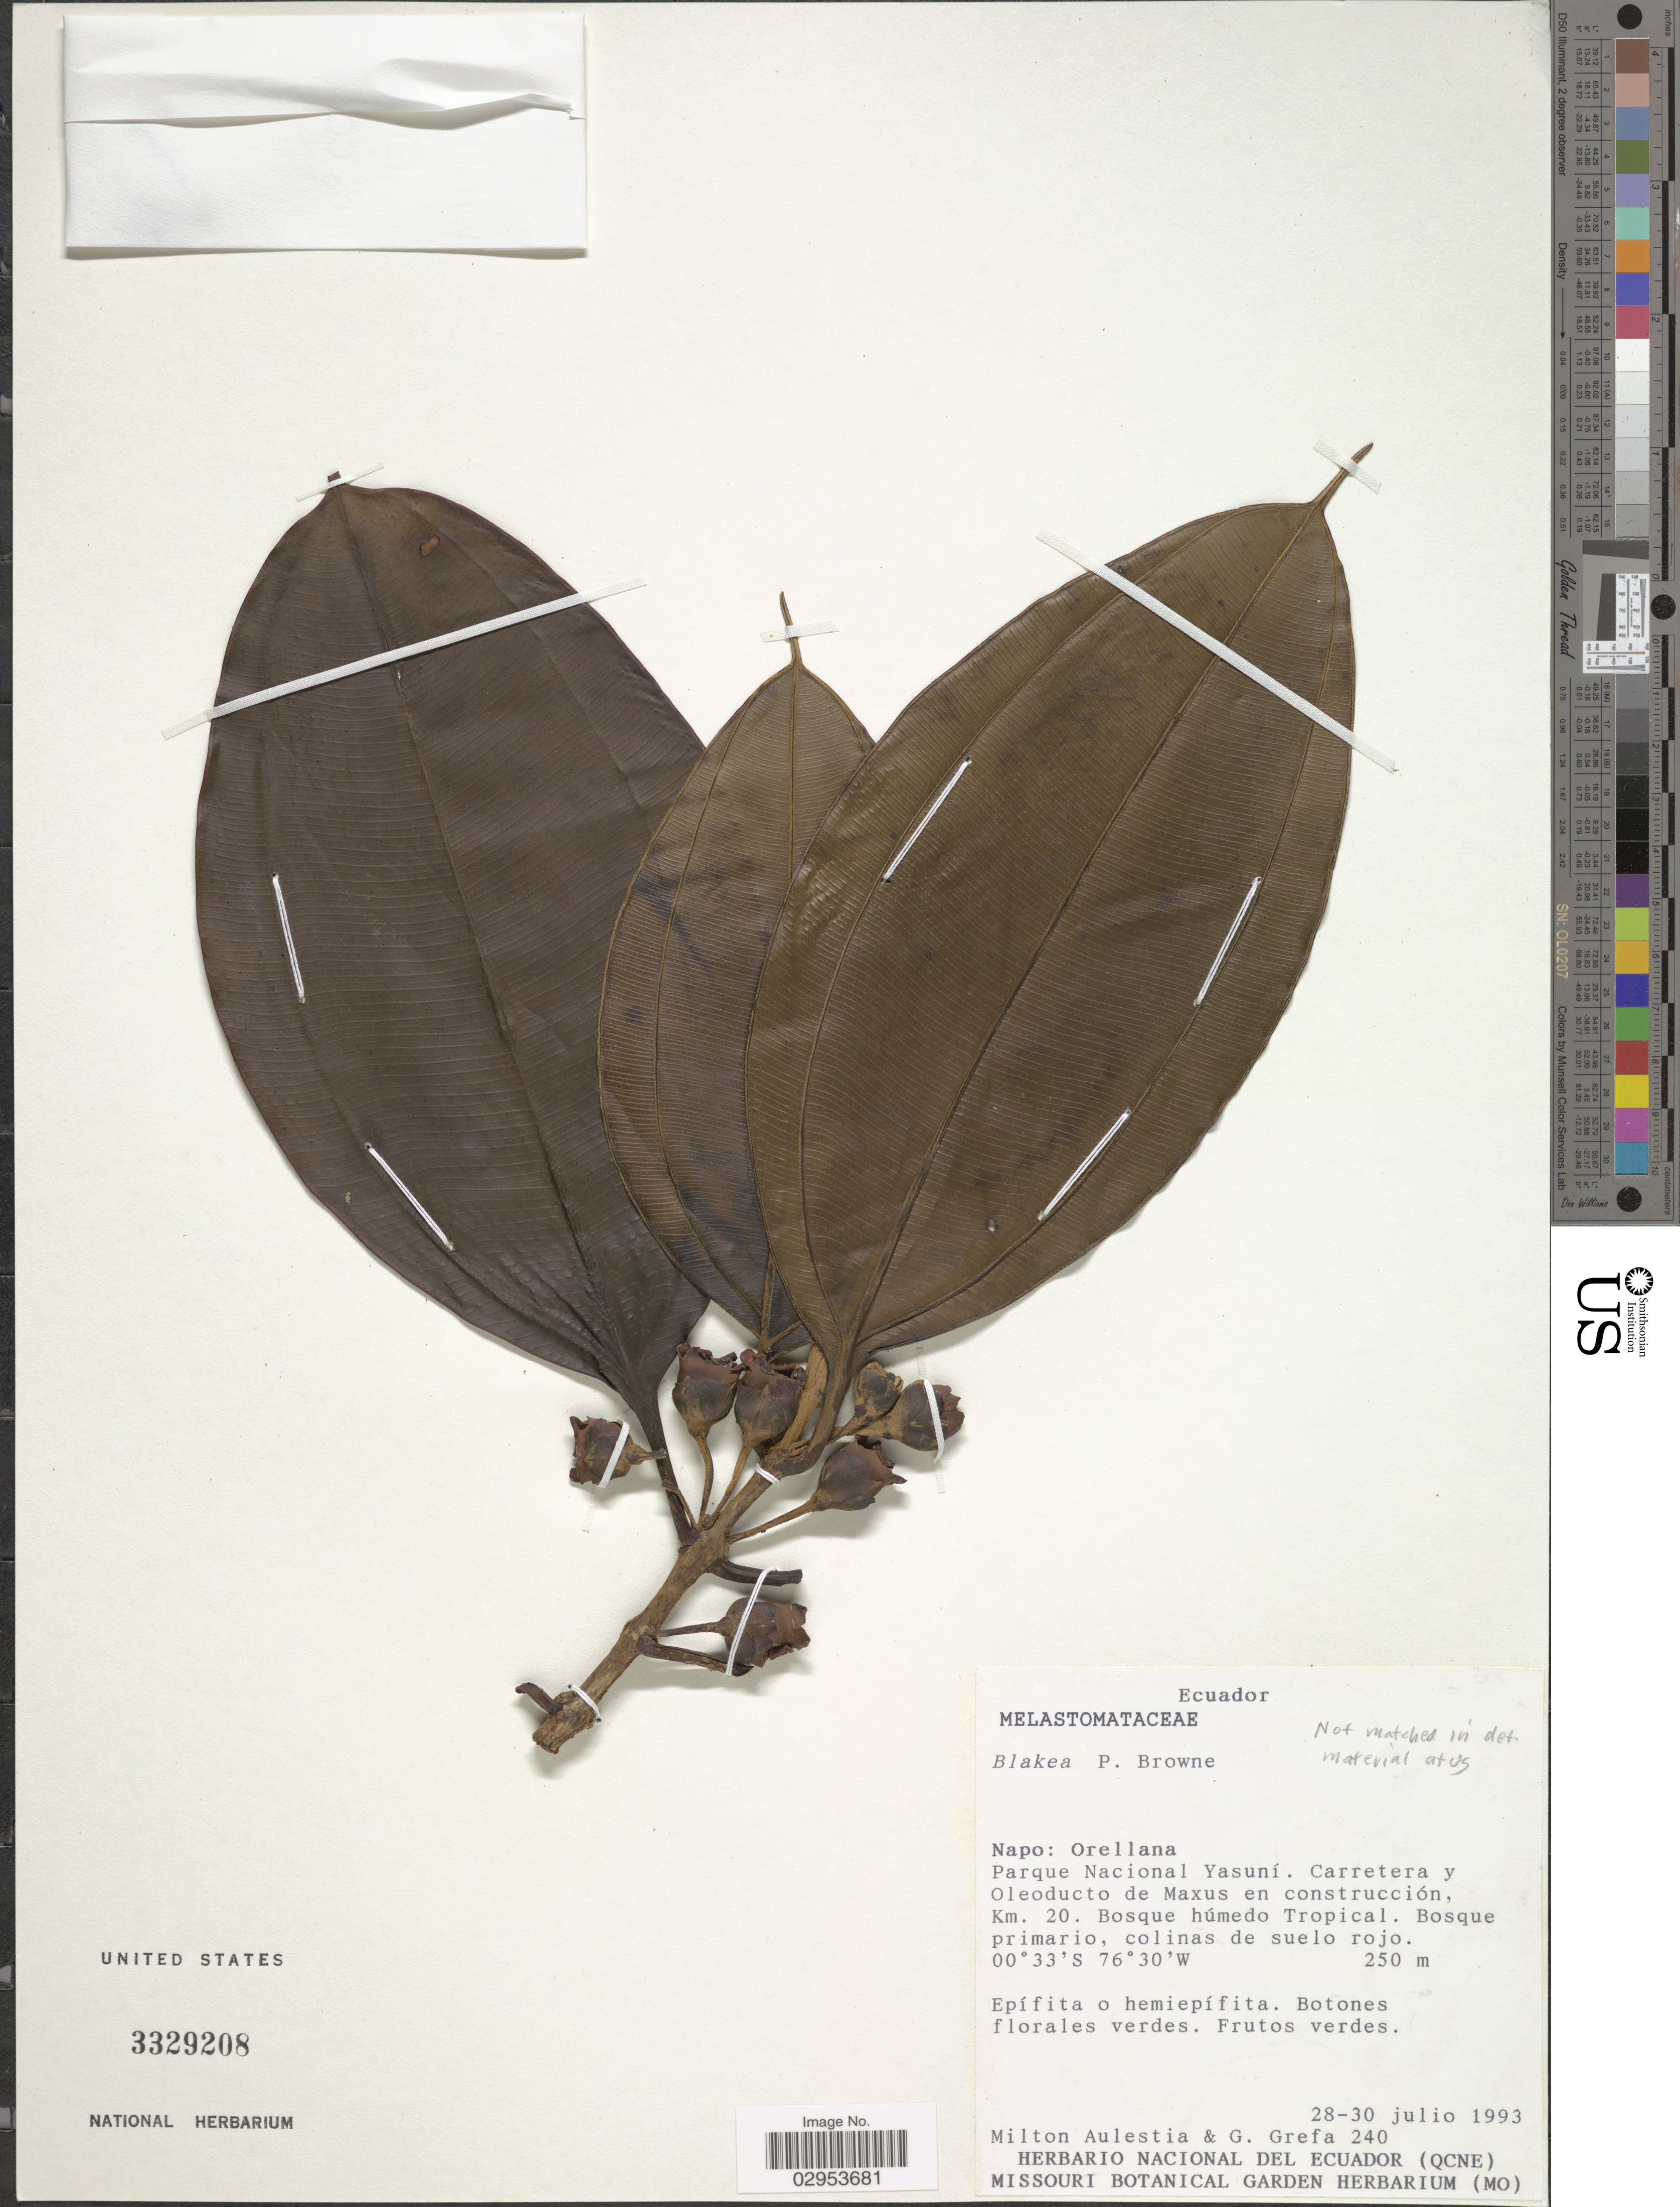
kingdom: Plantae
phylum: Tracheophyta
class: Magnoliopsida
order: Myrtales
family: Melastomataceae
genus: Blakea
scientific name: Blakea sp.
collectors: M. Aulestia & G. Grefa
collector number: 240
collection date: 1993-07-28/1993-07-30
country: Ecuador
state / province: Napo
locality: Napo: Orellana, Parque Nacional Yasuní. Carretera y Oleoducto de Maxus en construcción, Km. 20. Bosque húmedo Tropical.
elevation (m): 250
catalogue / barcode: US 3329208